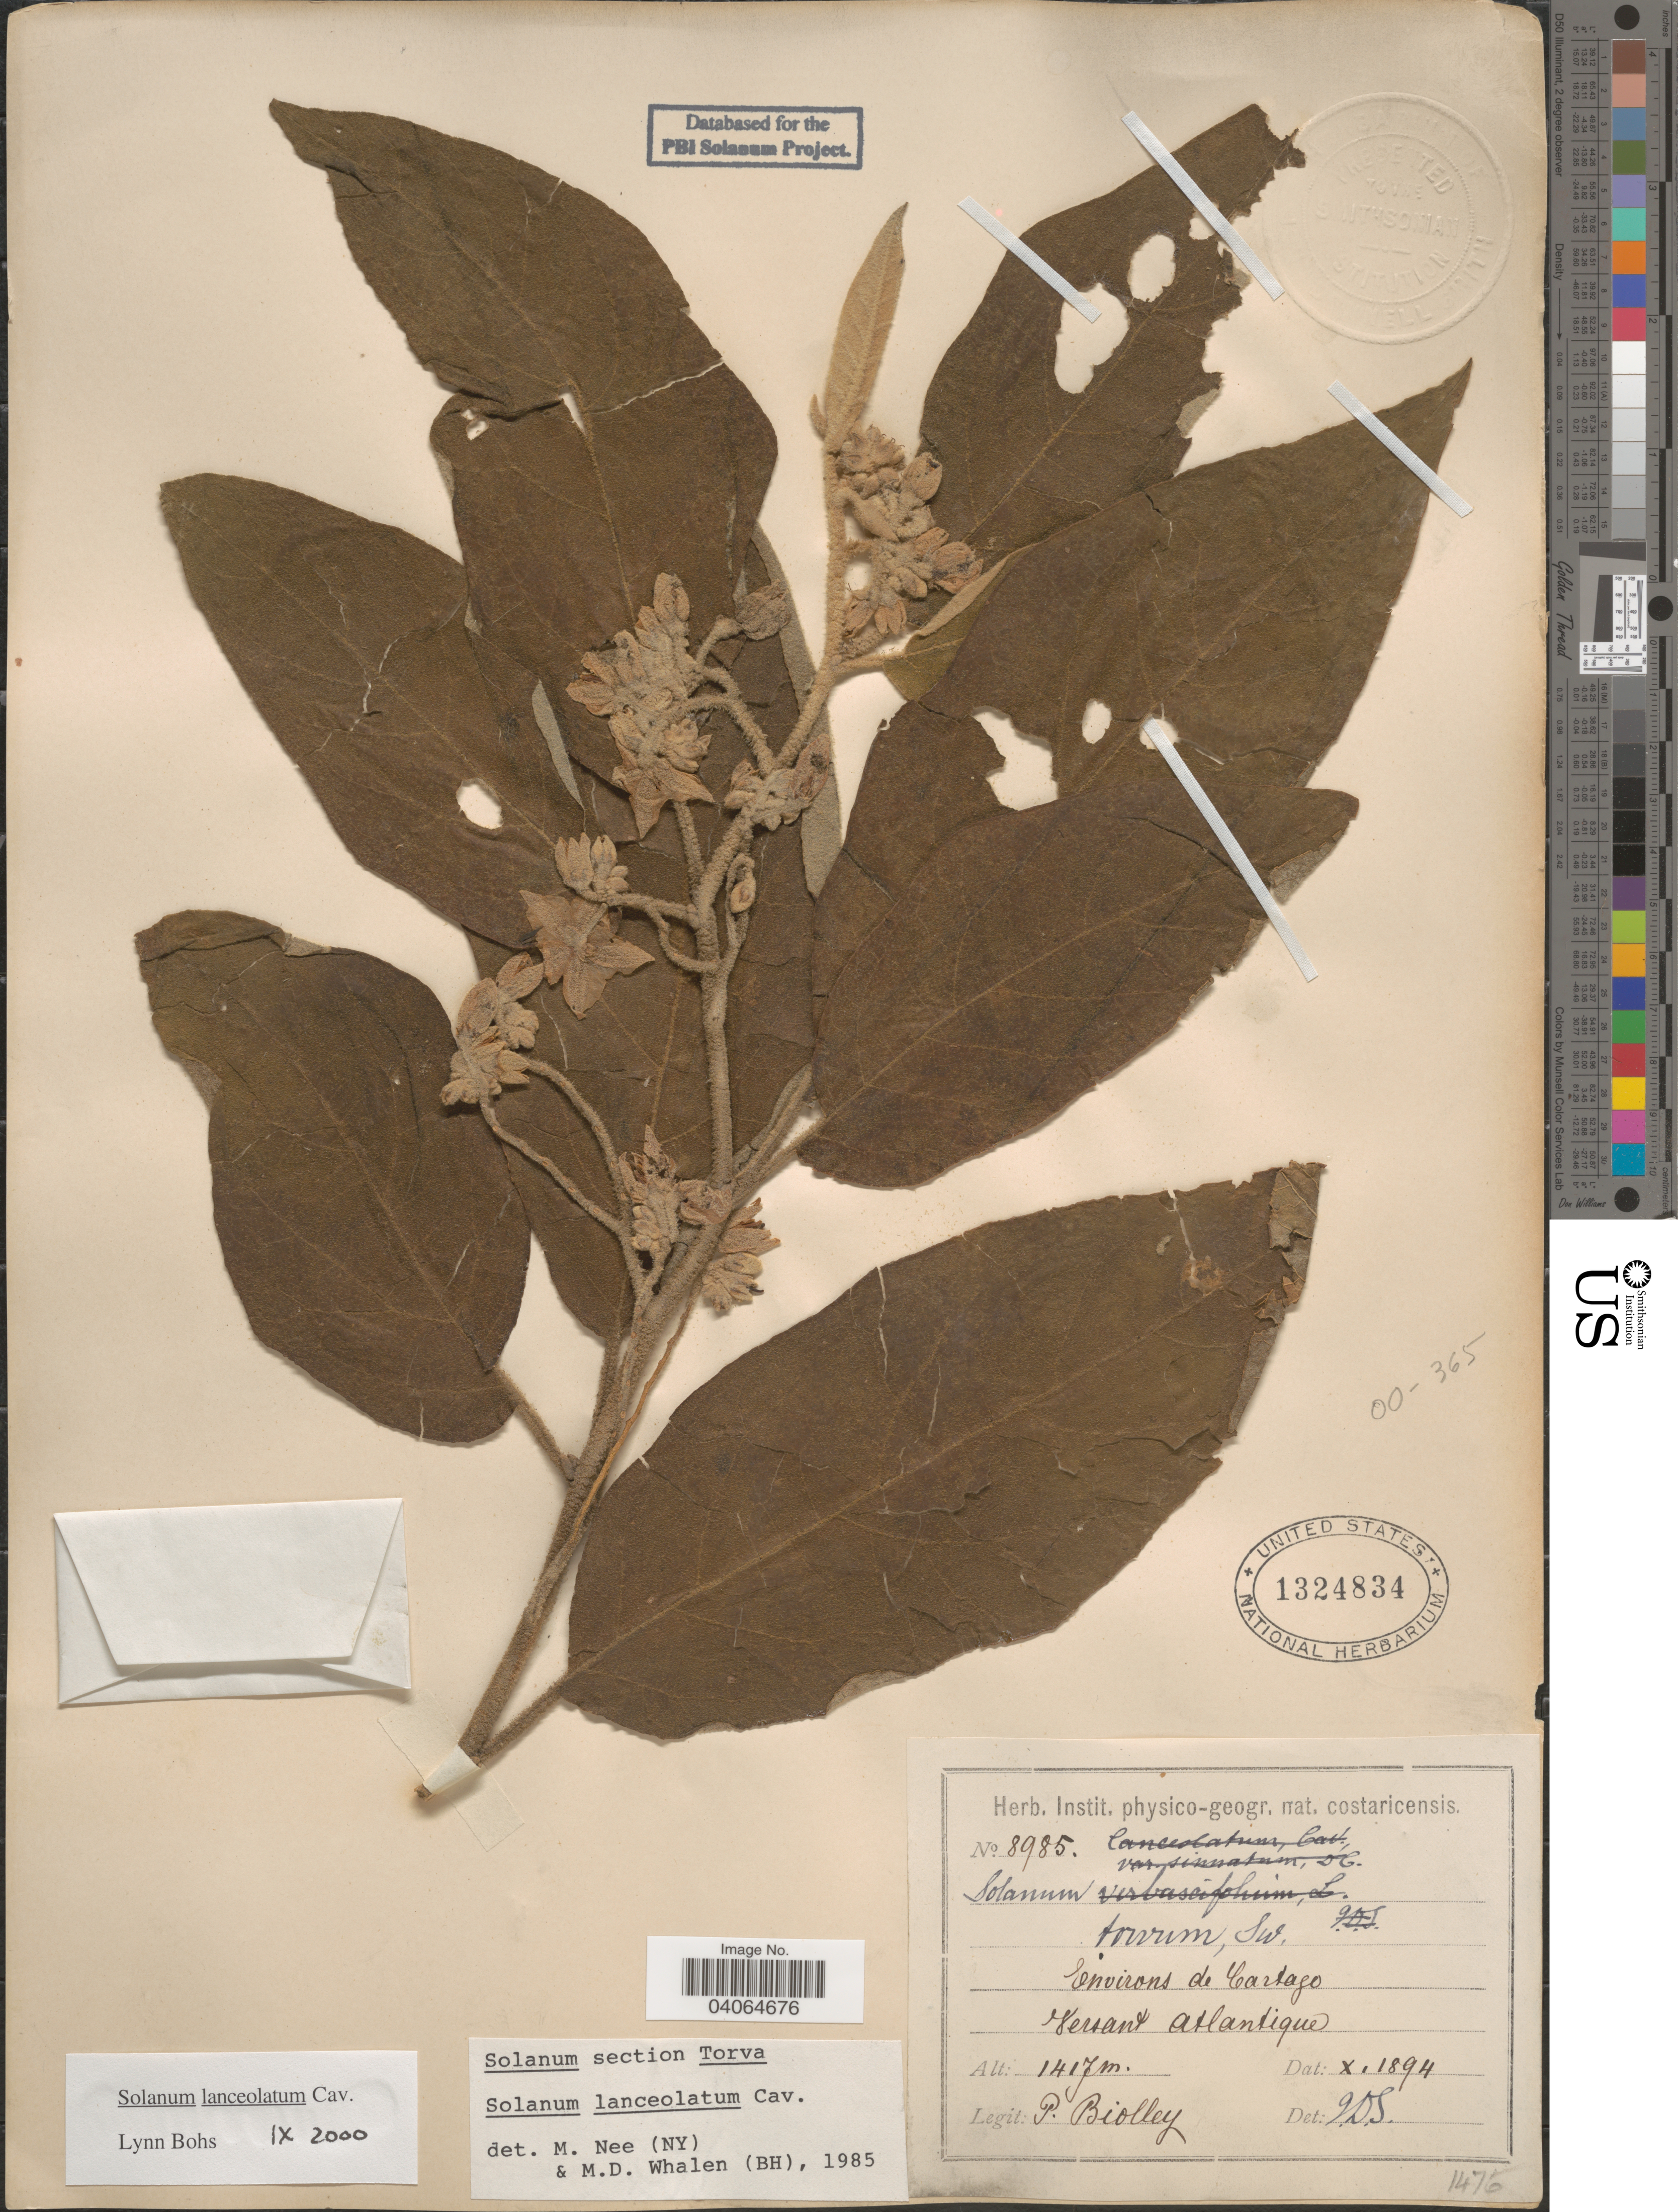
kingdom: Plantae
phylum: Tracheophyta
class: Magnoliopsida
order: Solanales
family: Solanaceae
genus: Solanum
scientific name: Solanum lanceolatum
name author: Berthault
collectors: P. Biolley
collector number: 8985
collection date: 1894-10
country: Costa Rica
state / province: Cartago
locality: Environs de Cartago. Versant Atlantique.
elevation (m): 1417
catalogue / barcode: US 1324834